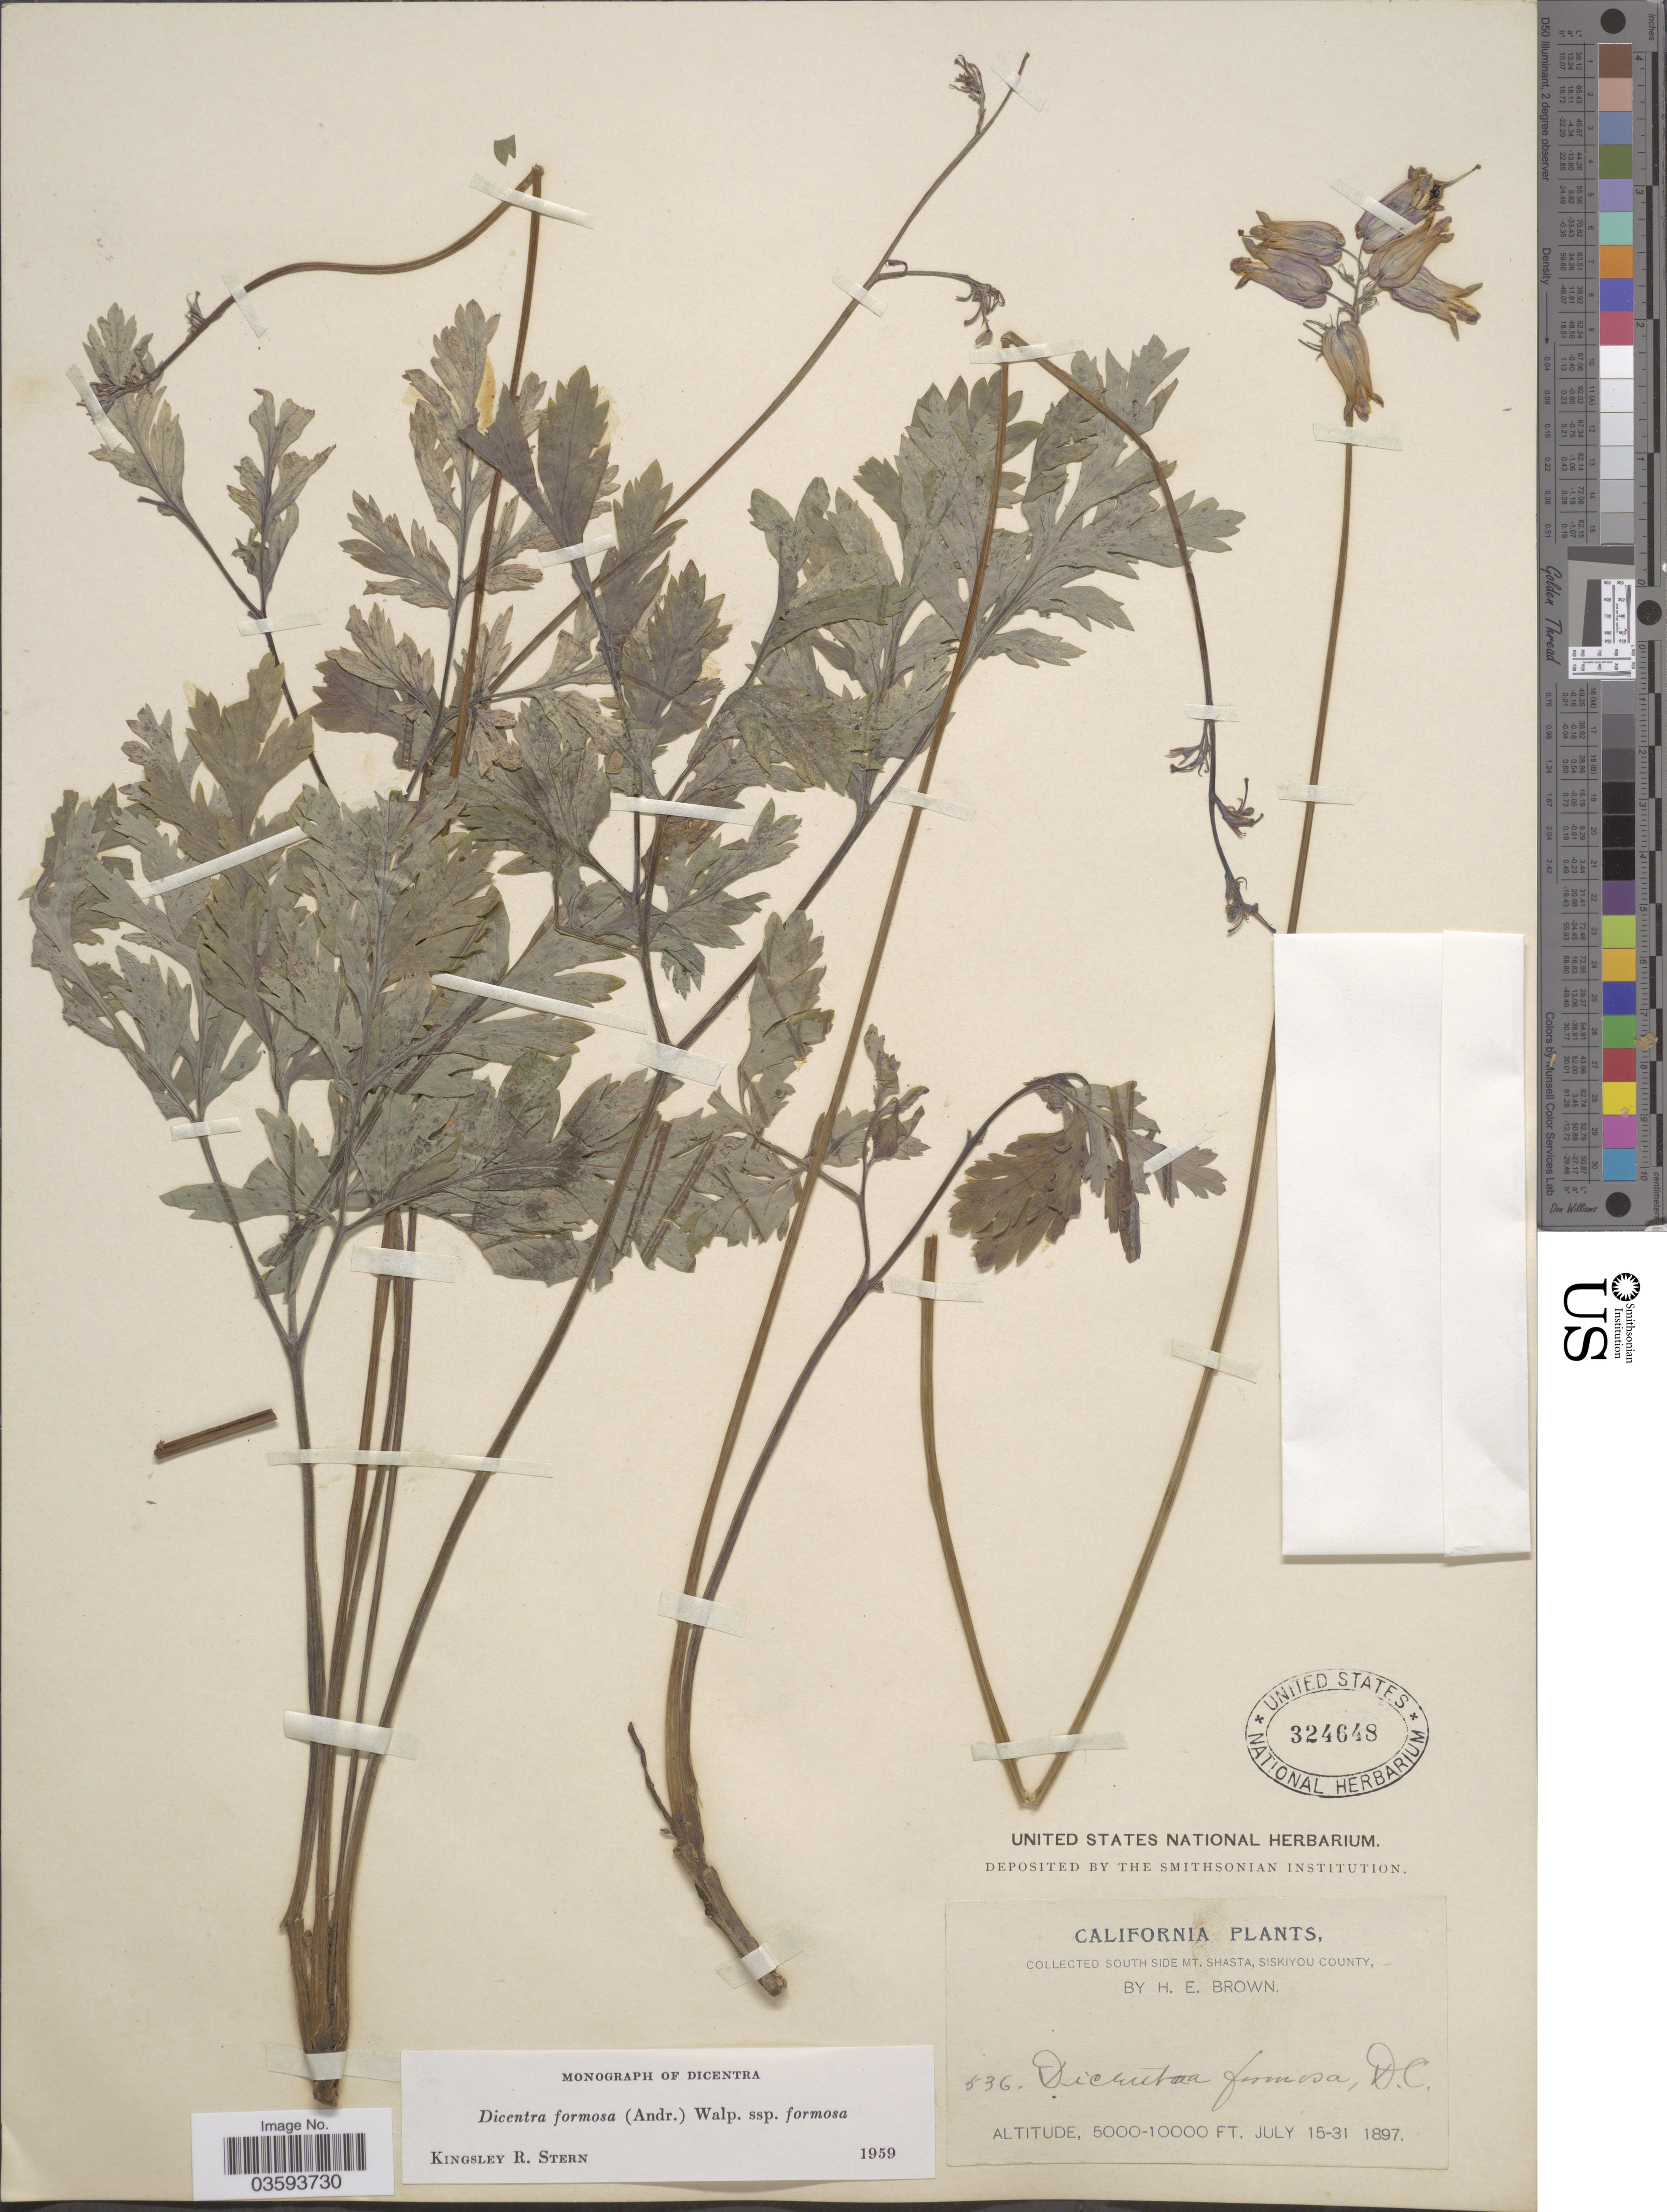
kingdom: Plantae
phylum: Tracheophyta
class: Magnoliopsida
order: Ranunculales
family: Papaveraceae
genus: Dicentra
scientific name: Dicentra formosa subsp. formosa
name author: (Haw.) Walp.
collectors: H. E. Brown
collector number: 536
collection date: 1897-07-15/1897-07-31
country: United States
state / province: California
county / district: Siskiyou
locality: South side Mt. Shasta, Siskiyou County.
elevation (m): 1524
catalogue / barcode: US 324648